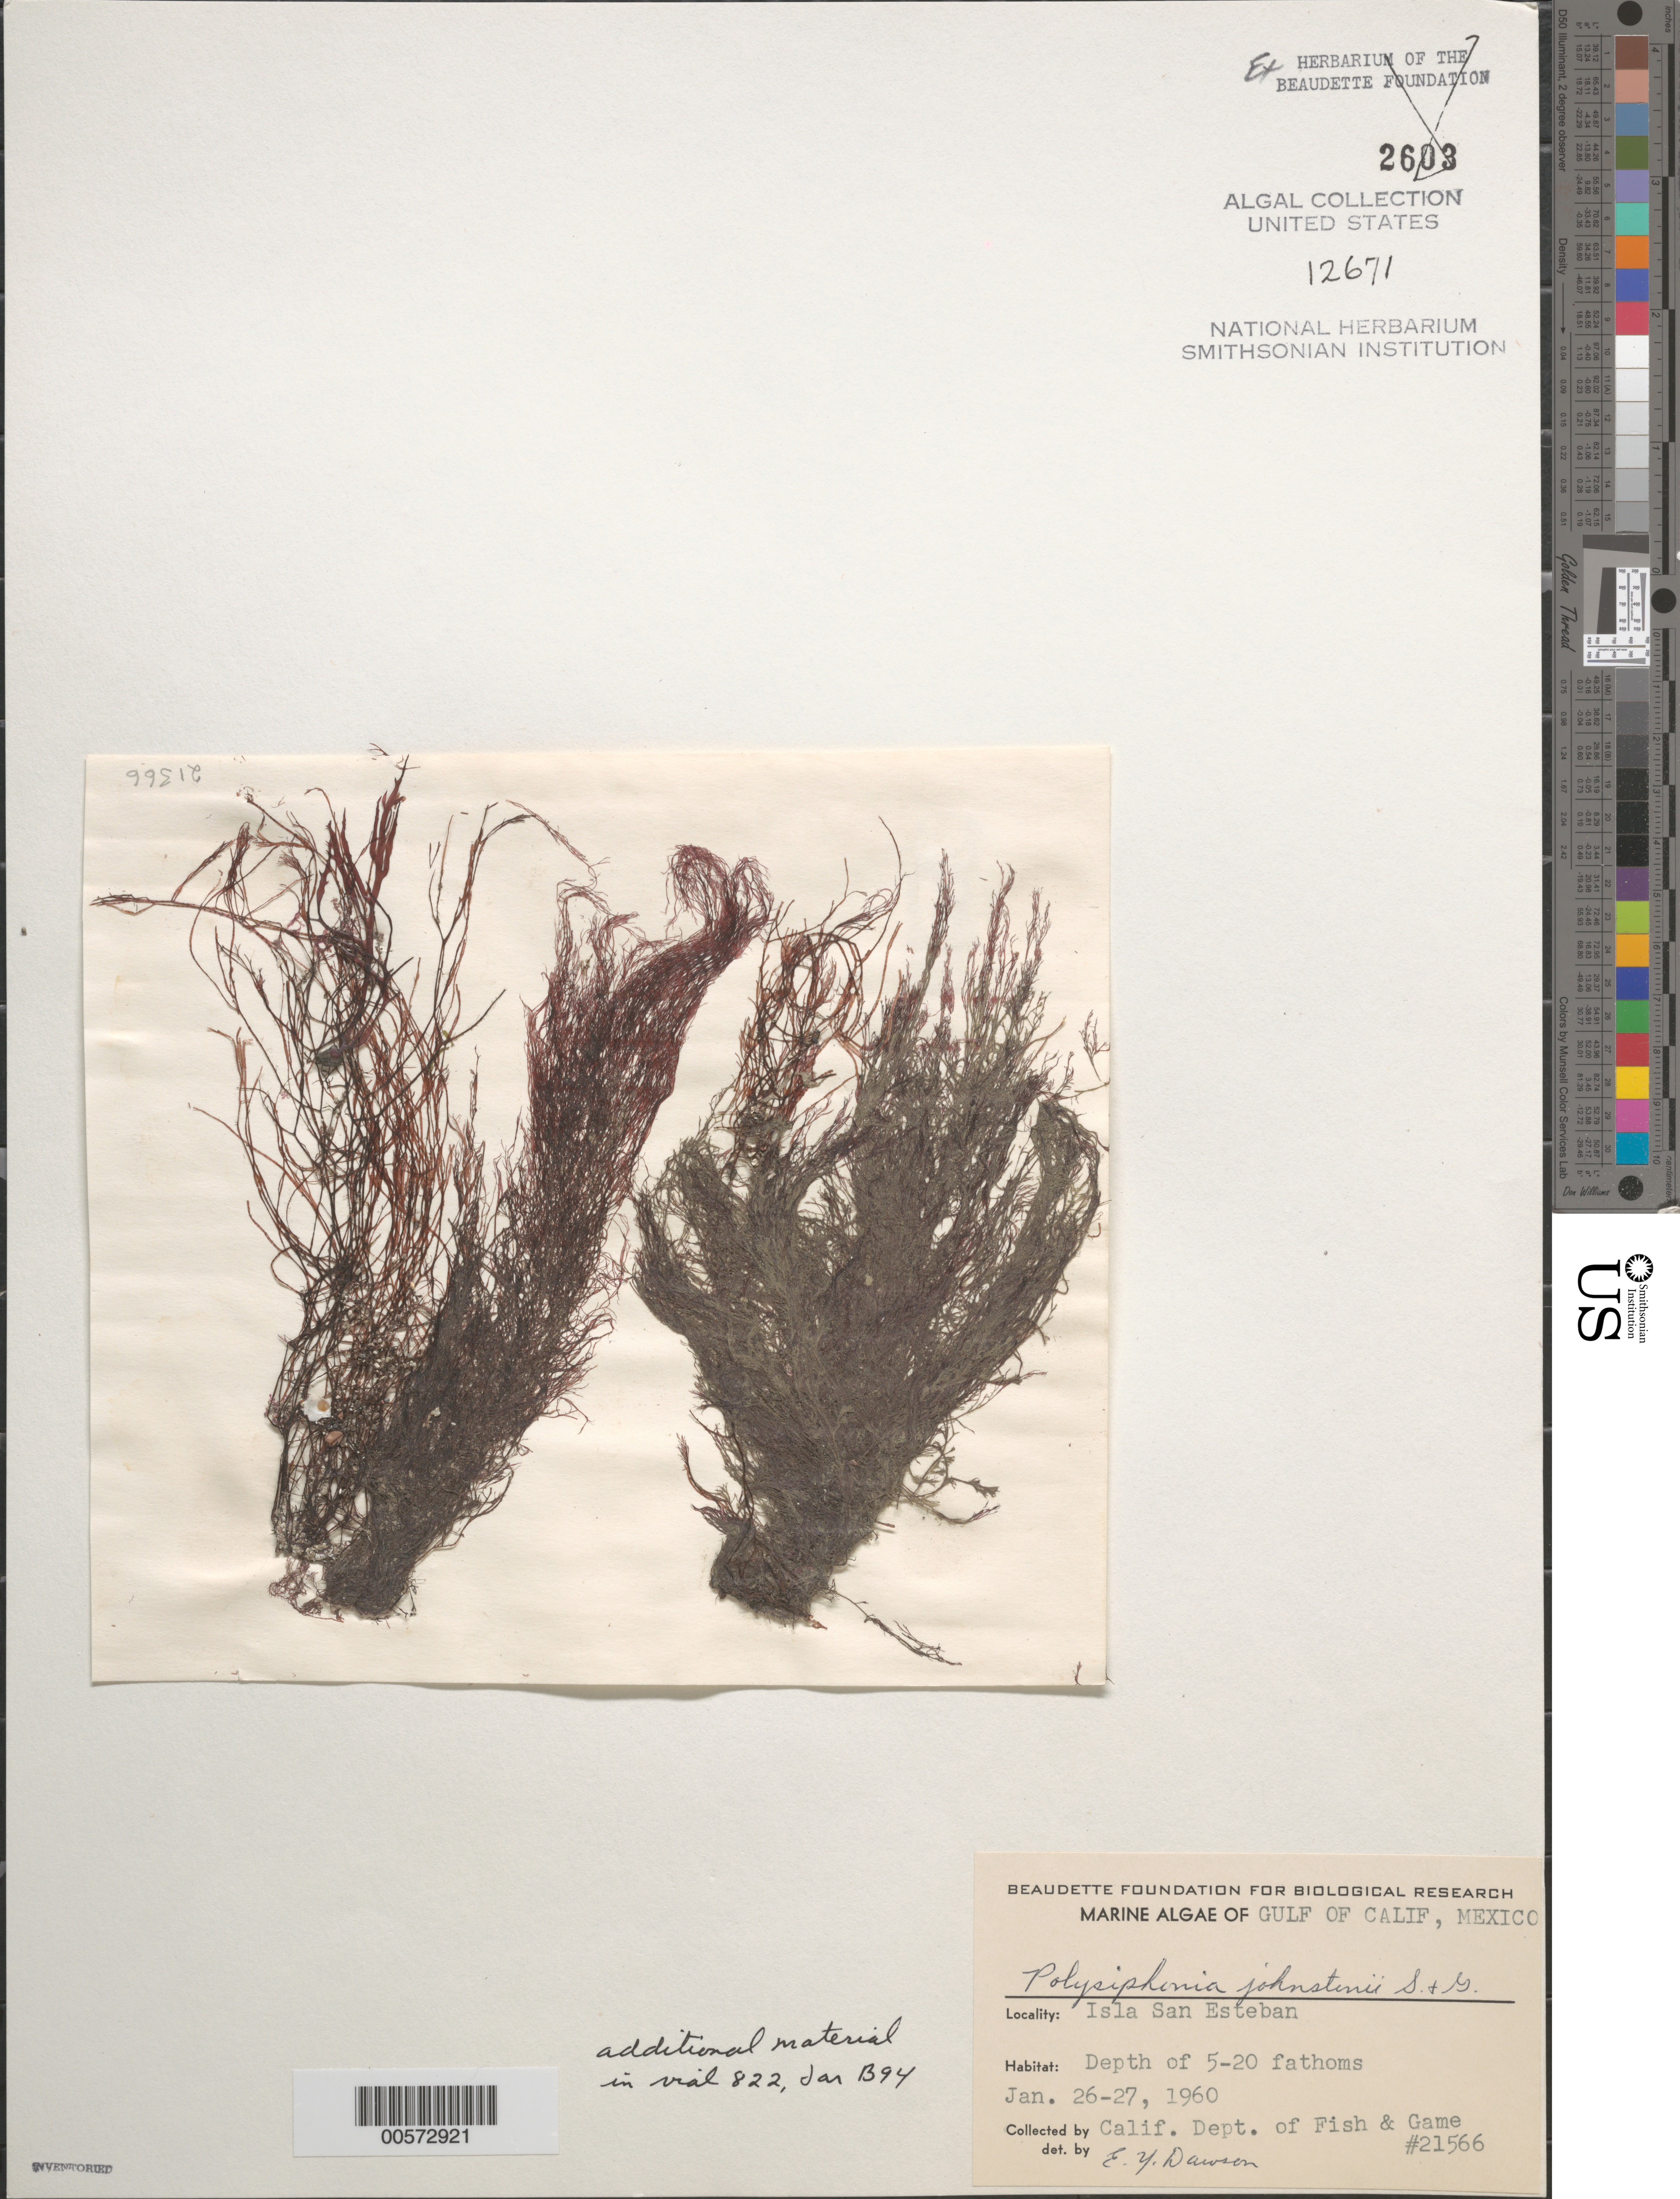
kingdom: Plantae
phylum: Rhodophyta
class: Florideophyceae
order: Ceramiales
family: Rhodomelaceae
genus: Melanothamnus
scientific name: Melanothamnus johnstonii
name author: (Setchell & N.L. Gardner) Diaz-Tapia & Maggs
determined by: Algae name updating Project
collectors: California Dept of Fish & Game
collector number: EYD 21566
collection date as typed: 26 Jan 1960 TO 27 Jan 1960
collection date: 1960-01-26/1960-01-27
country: Mexico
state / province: Baja California Norte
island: Isla San Esteban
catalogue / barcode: US 12671